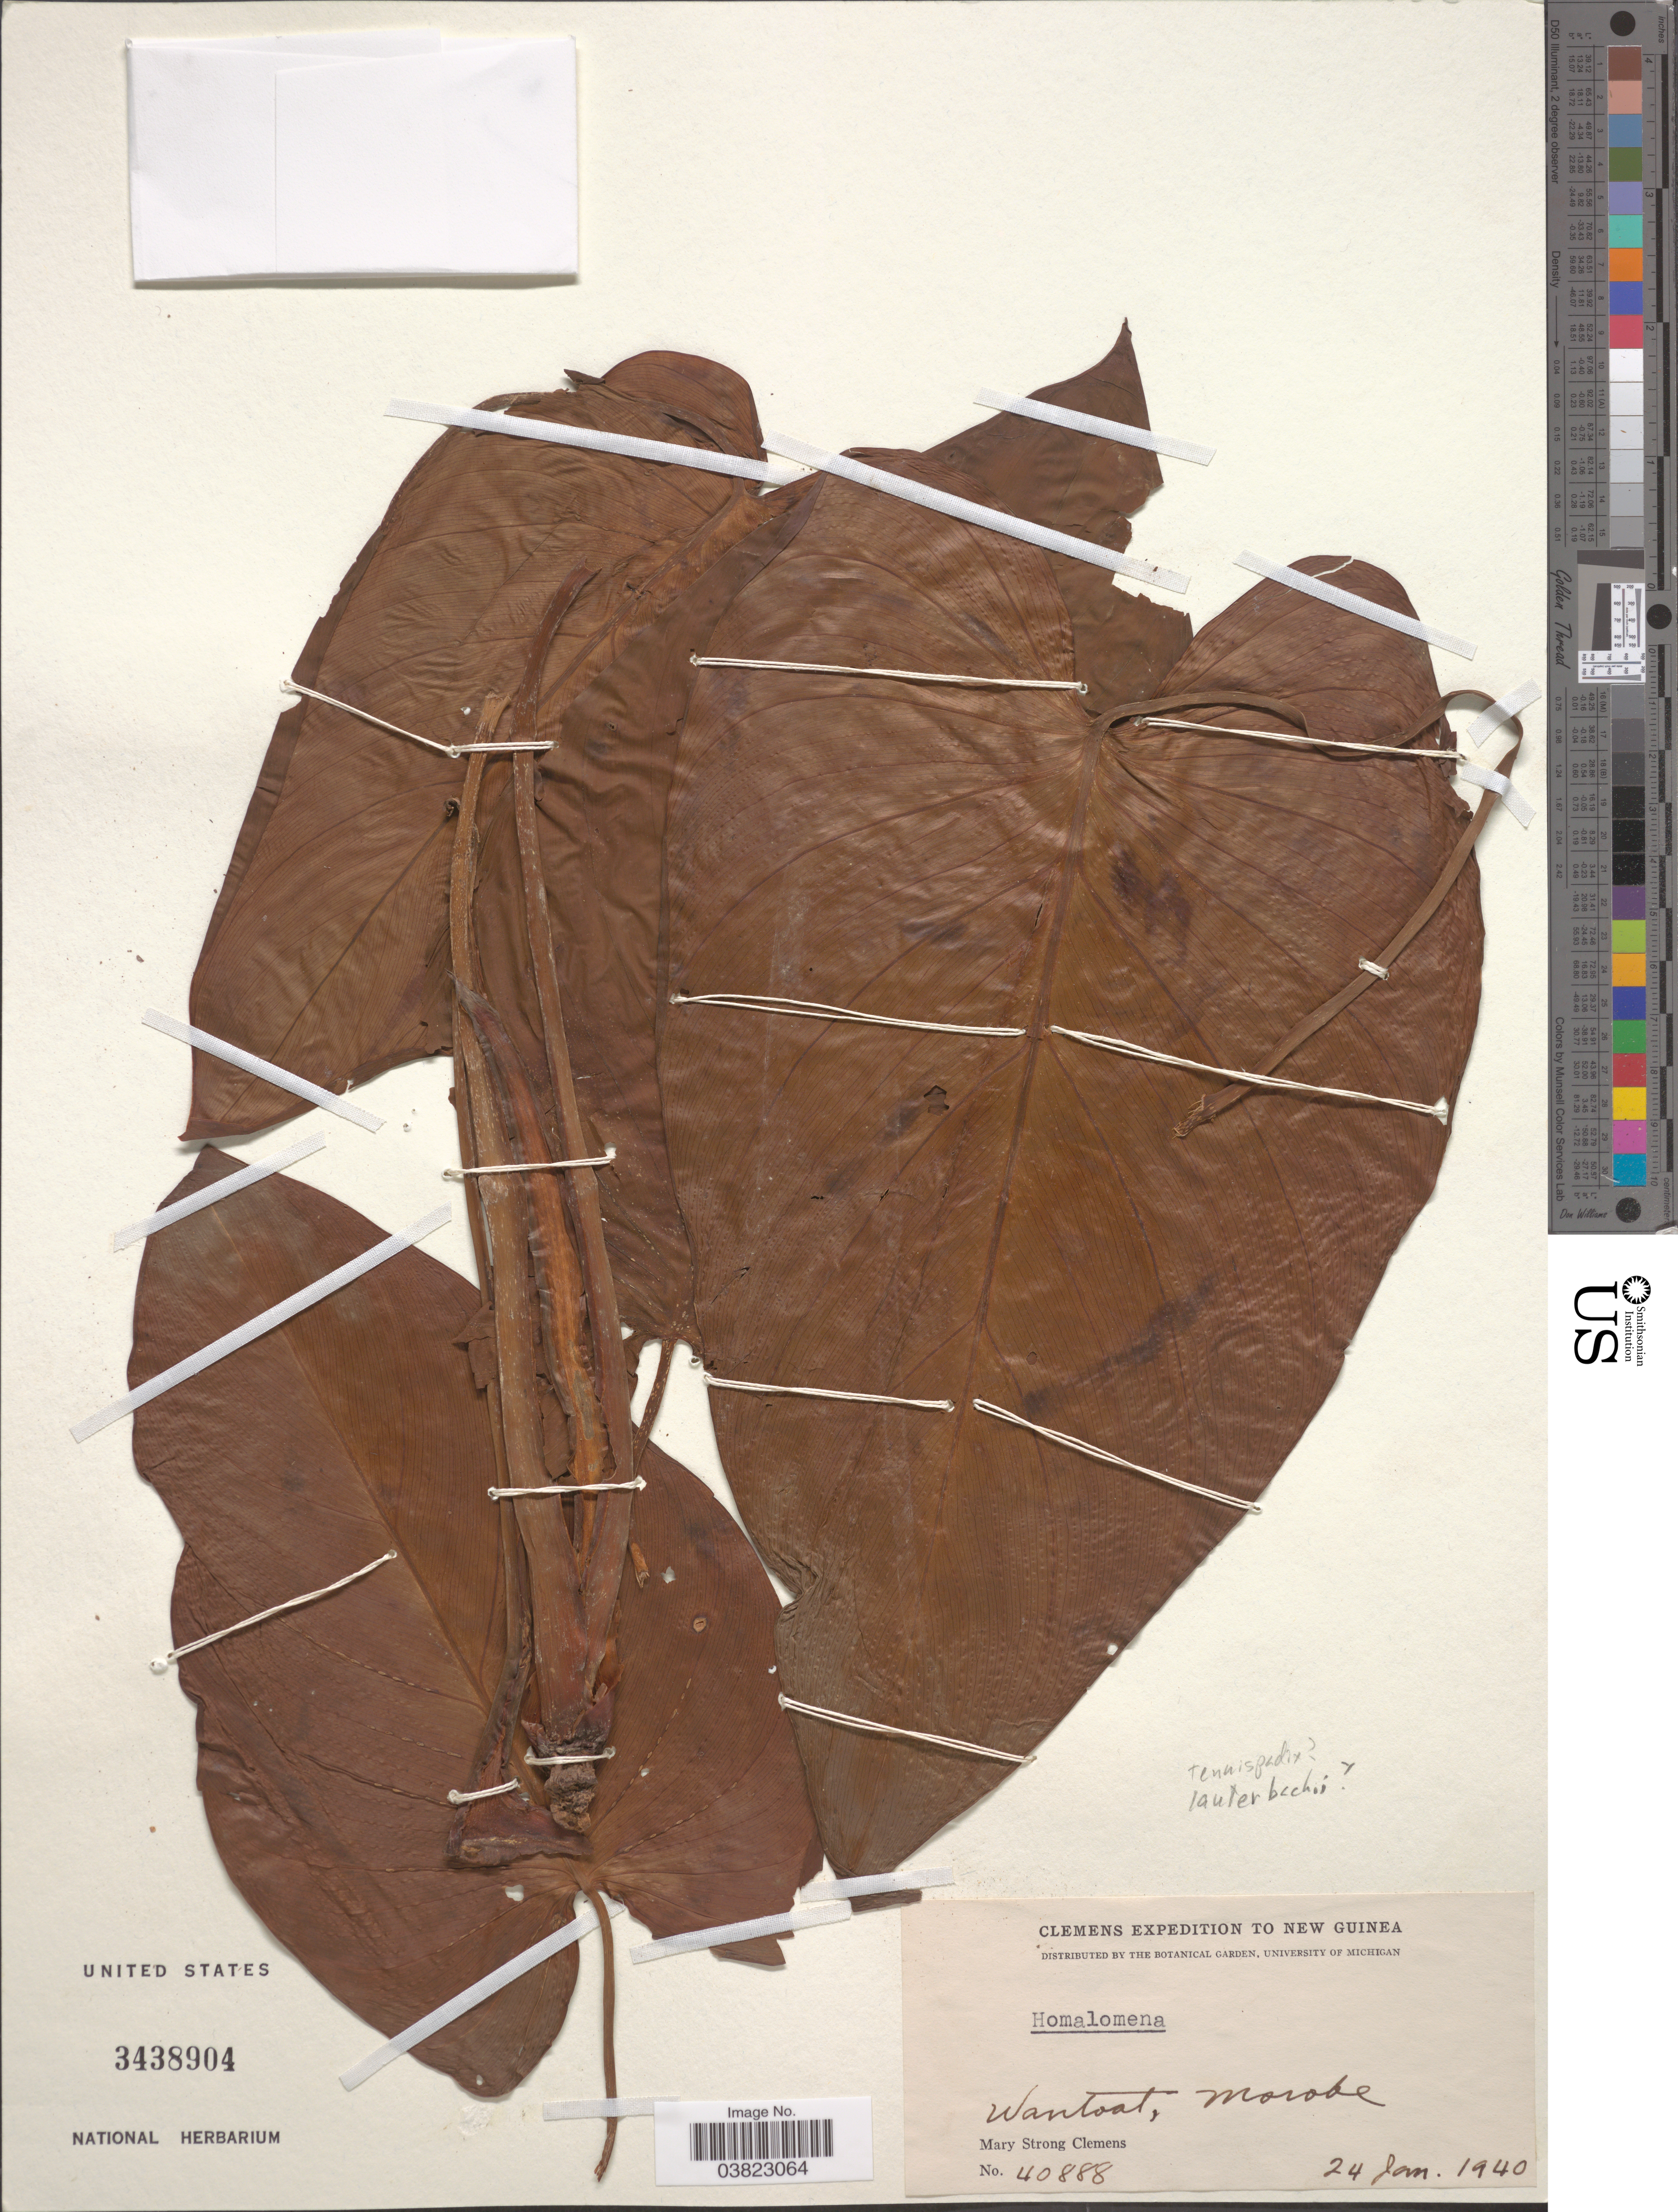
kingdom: Plantae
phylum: Tracheophyta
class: Liliopsida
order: Alismatales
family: Araceae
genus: Homalomena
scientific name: Homalomena sp.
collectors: M. S. Clemens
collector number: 40888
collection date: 1940-01-24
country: Papua New Guinea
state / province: Morobe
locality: New Guinea. Wantoat, Morobe.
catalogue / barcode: US 3438904